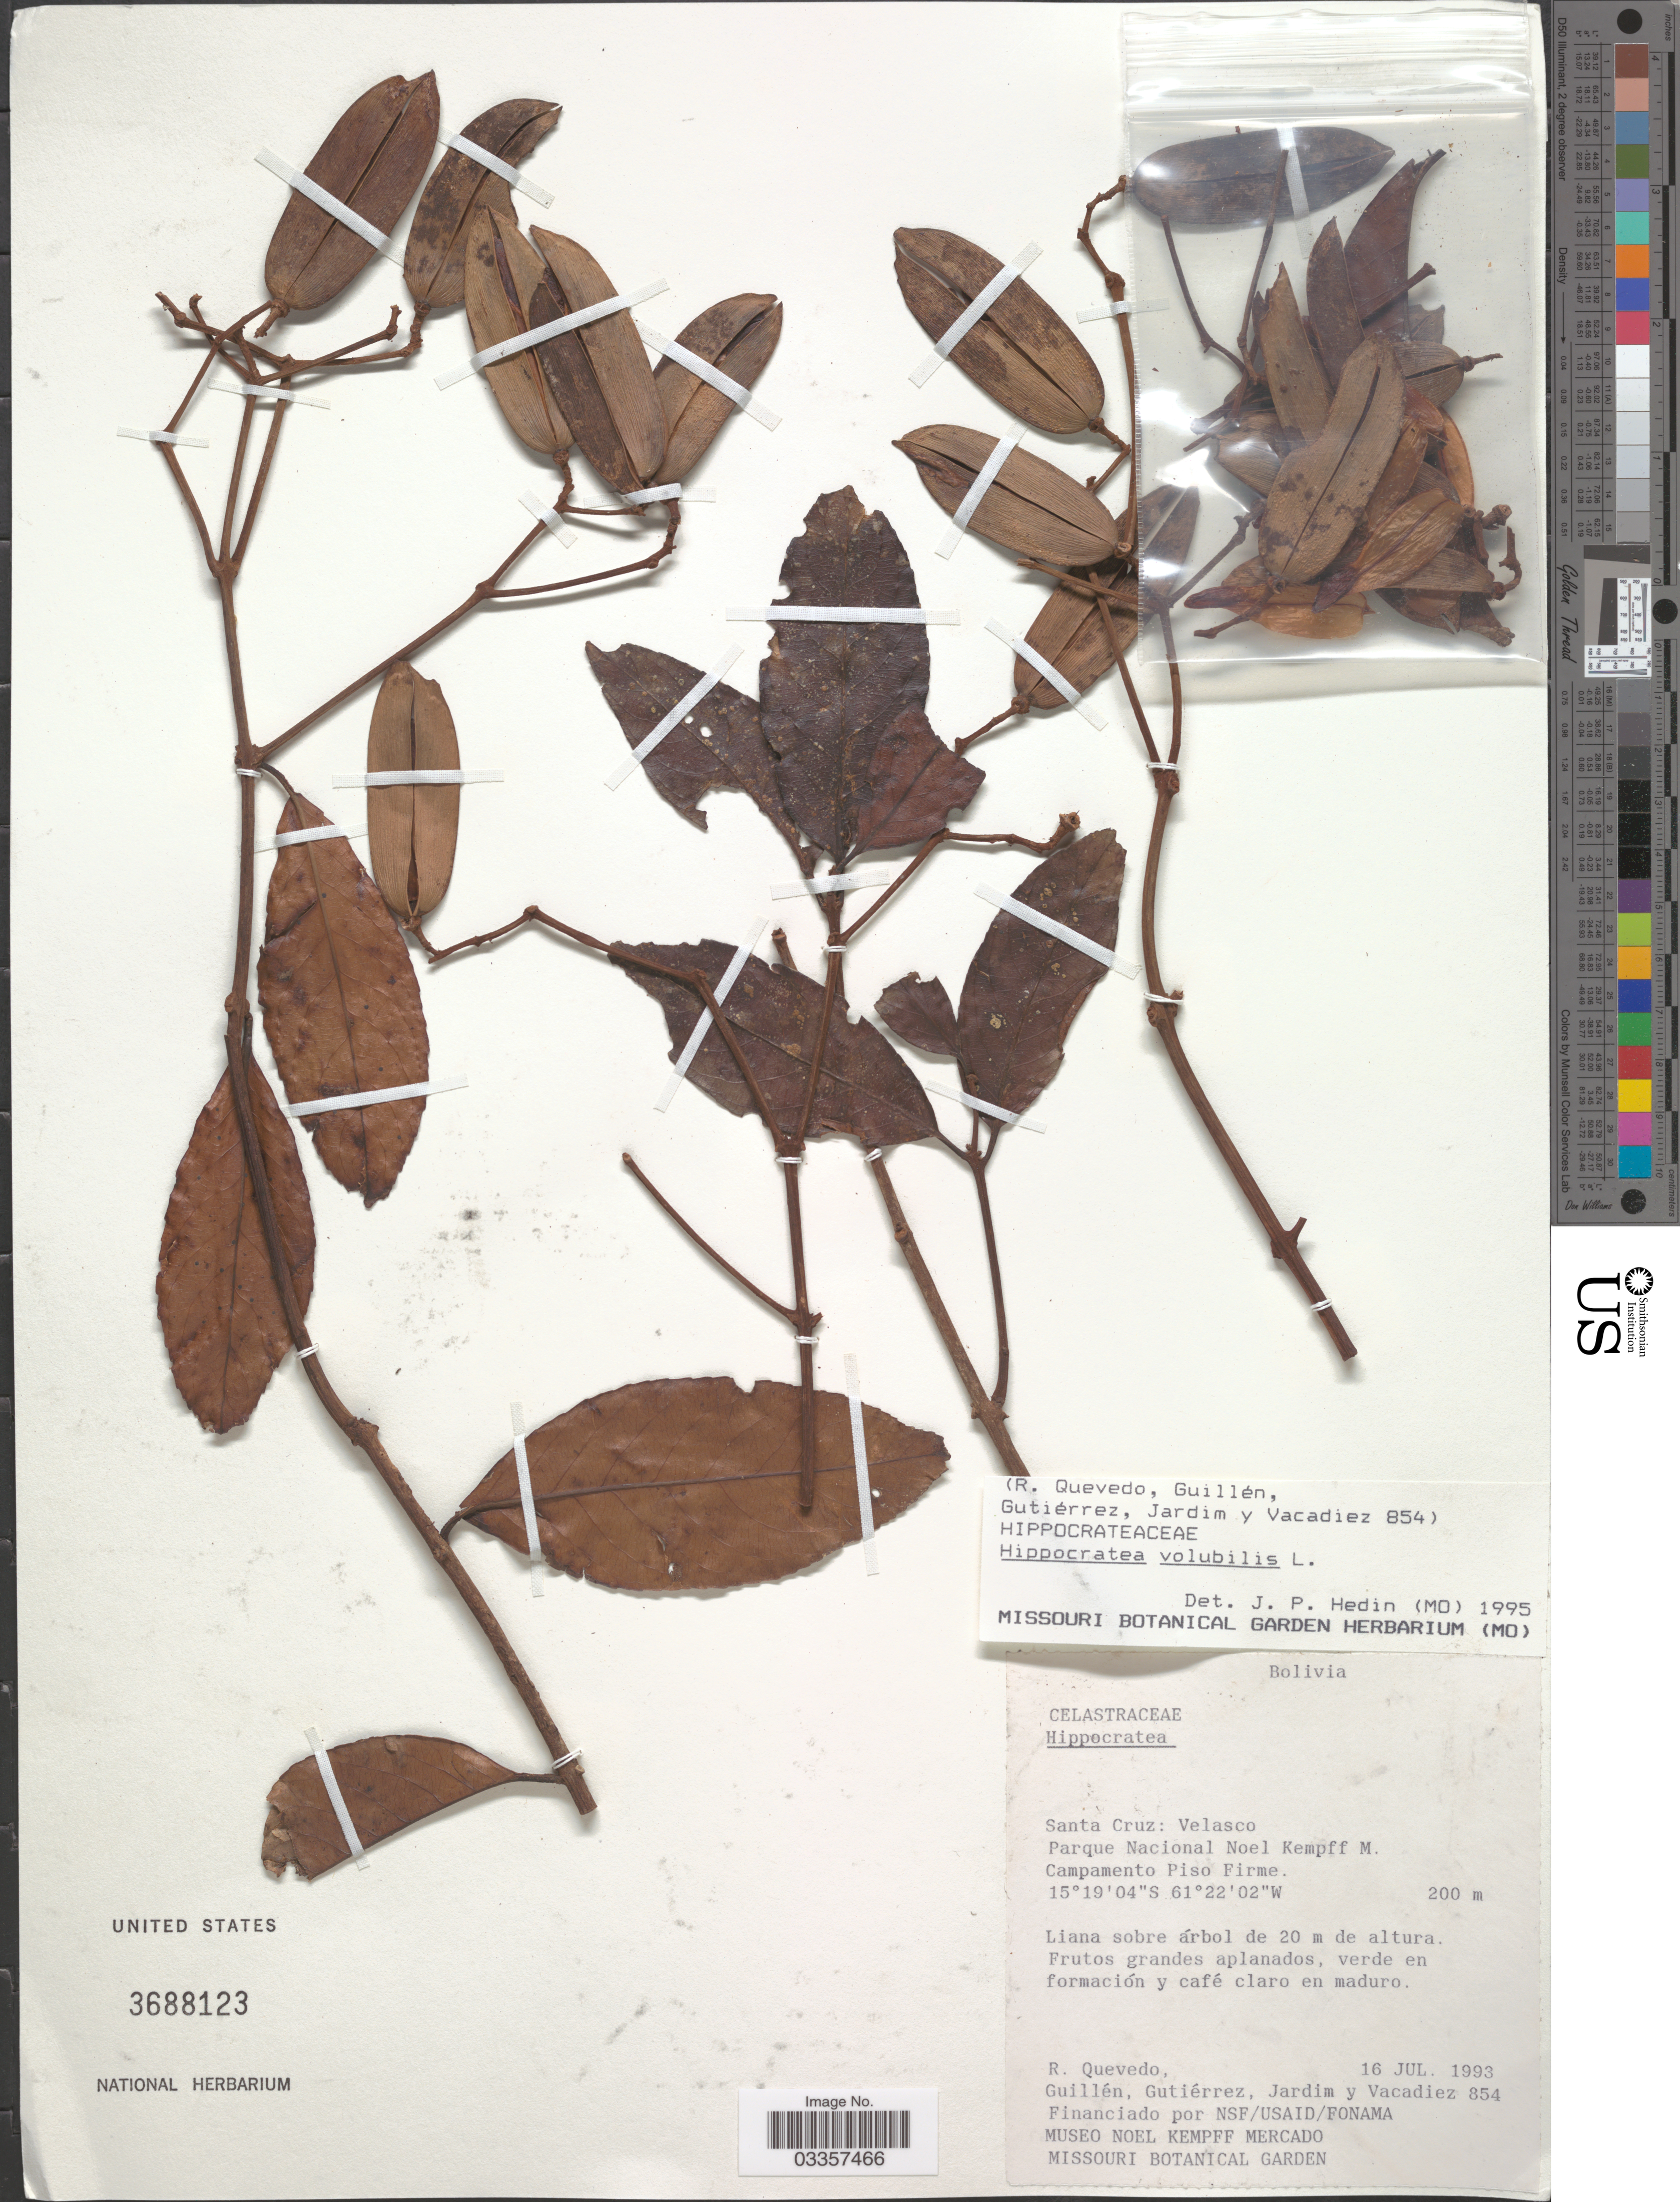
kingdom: Plantae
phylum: Tracheophyta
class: Magnoliopsida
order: Celastrales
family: Celastraceae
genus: Hippocratea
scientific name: Hippocratea volubilis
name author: L.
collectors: R. Quevedo, -- Guillen, Gutiérrez, --, Jardim, -- & -. Vacadiez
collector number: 854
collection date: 1993-07-16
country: Bolivia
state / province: Santa Cruz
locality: Velasco. Parque Nacional Noel Kempff M. Campamento Piso Firme.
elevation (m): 200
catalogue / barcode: US 3688123